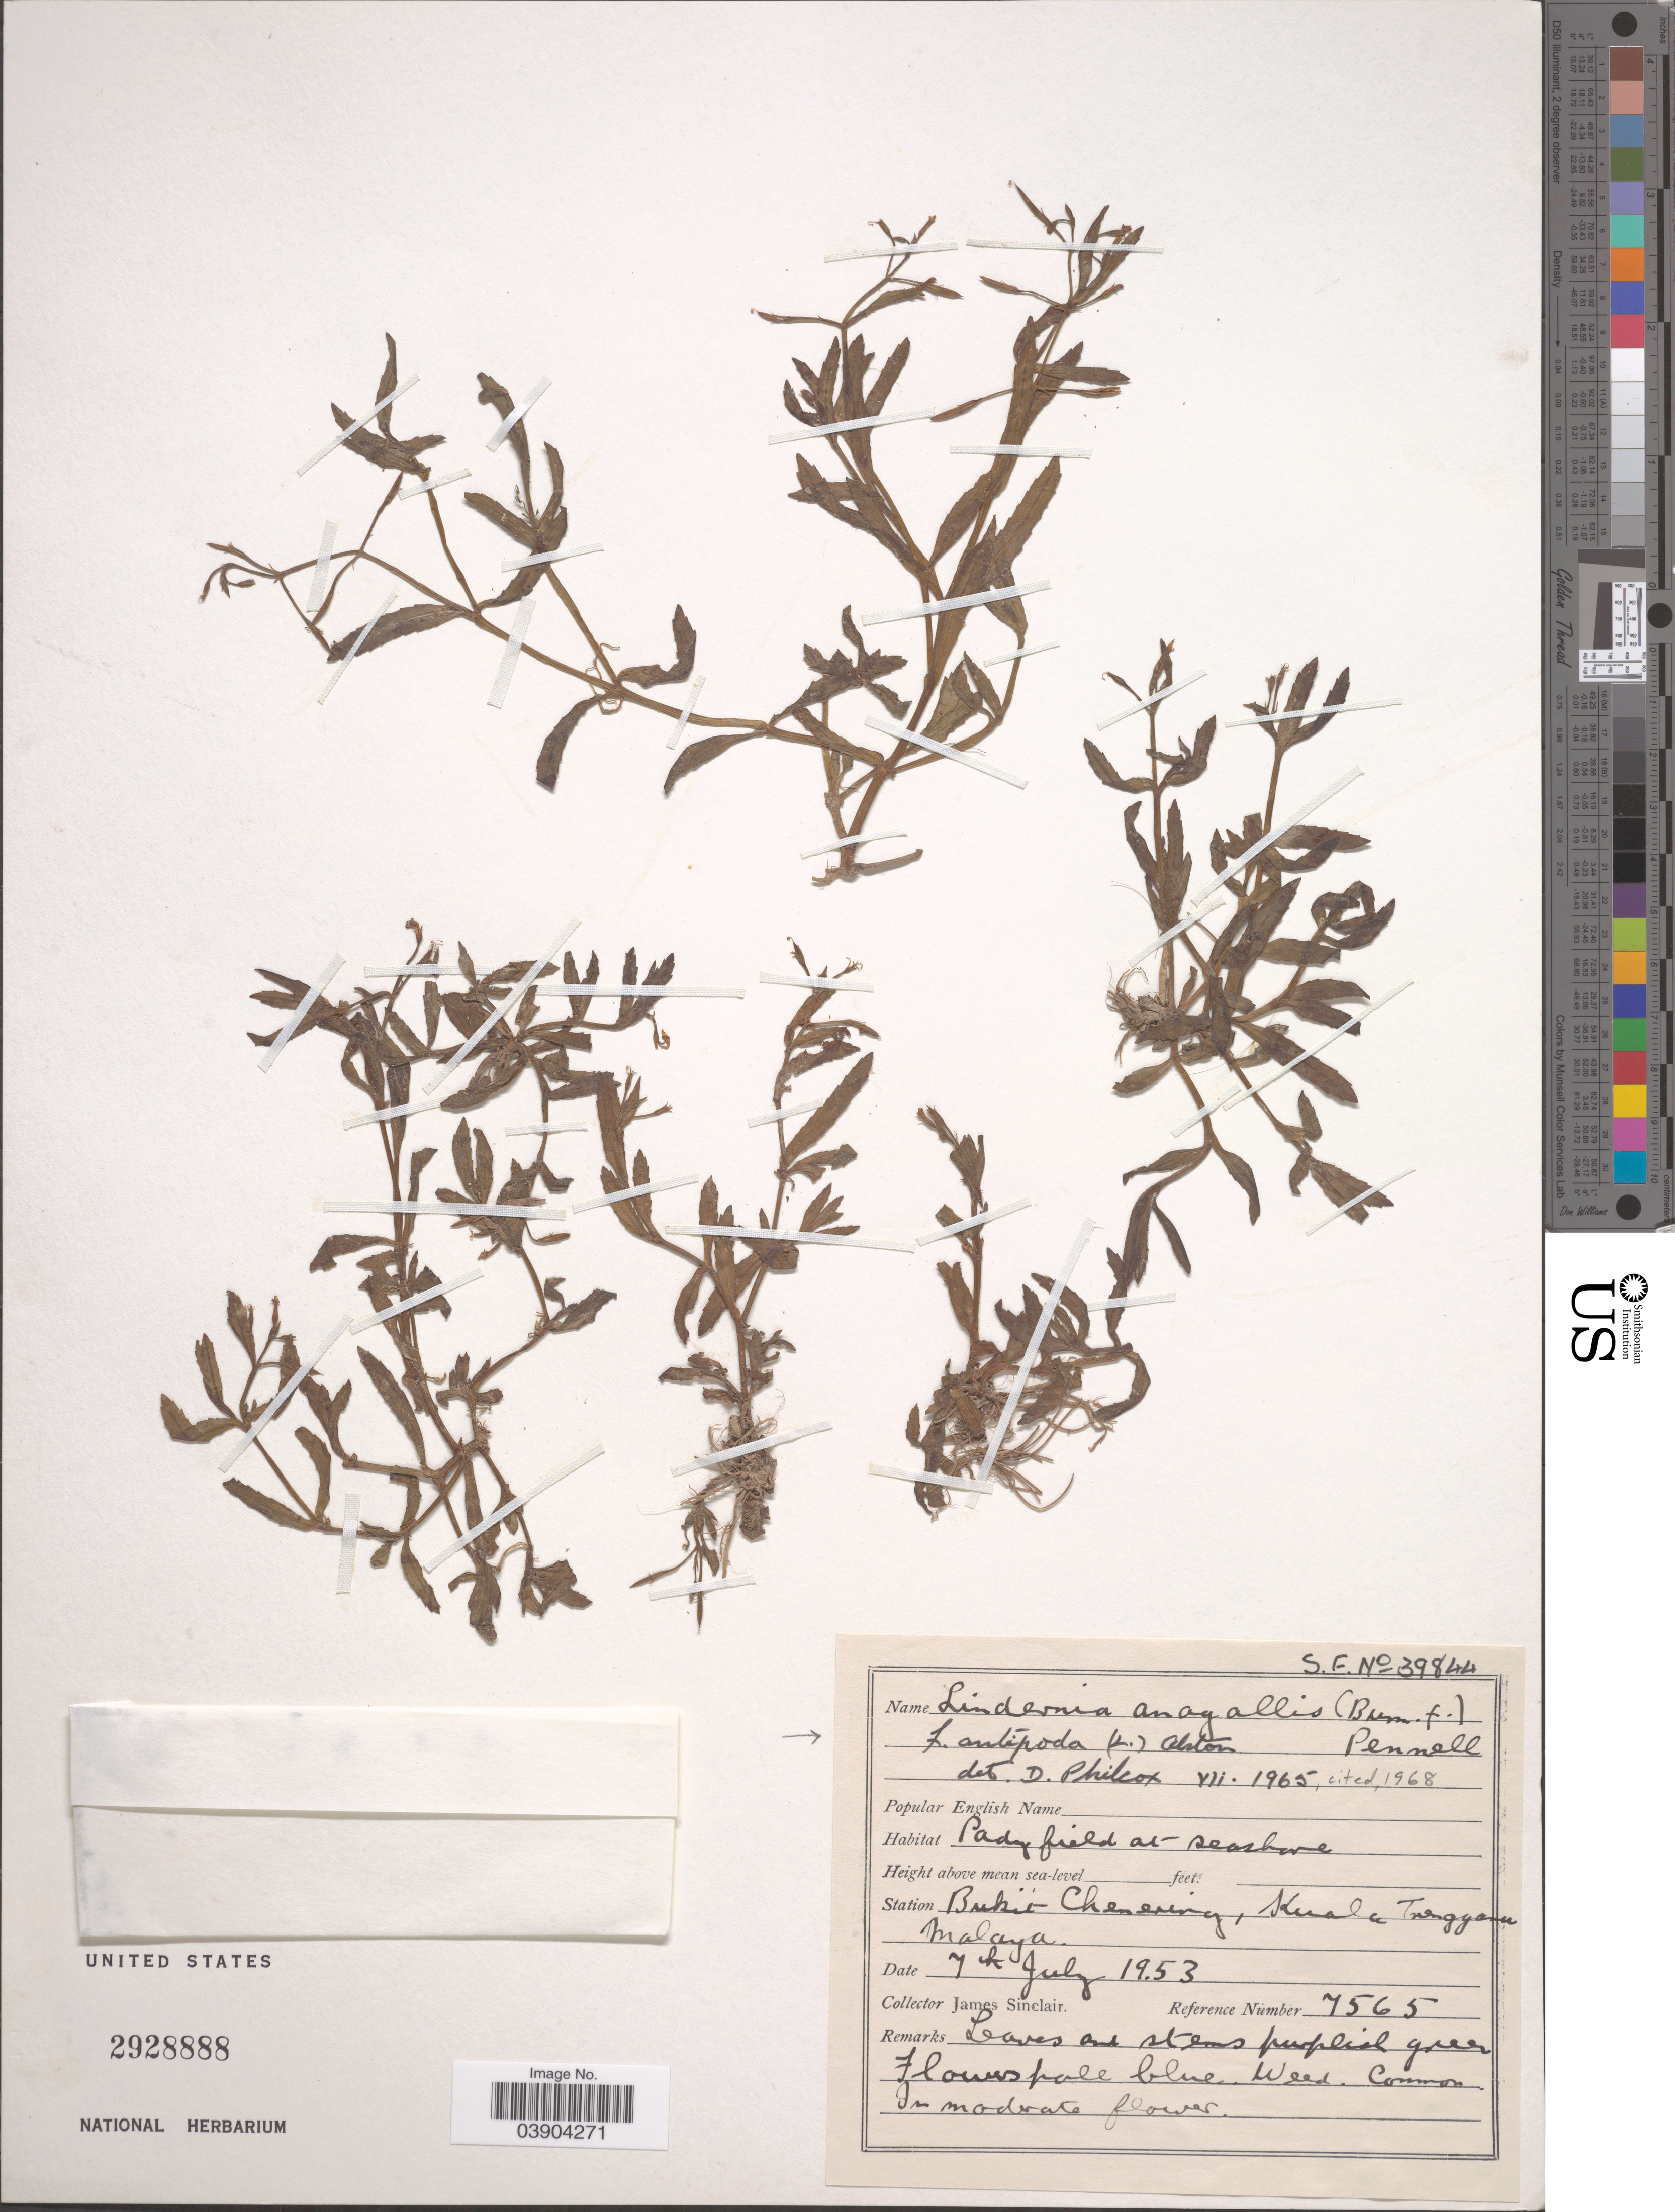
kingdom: Plantae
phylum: Tracheophyta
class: Magnoliopsida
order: Lamiales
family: Linderniaceae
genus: Lindernia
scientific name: Lindernia antipoda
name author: (L.) Alston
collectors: J. Sinclair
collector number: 7565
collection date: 1953-07-07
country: Malaysia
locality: Station Bukit Chenering, Kuala Trengganu Malaya.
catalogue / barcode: US 2928888